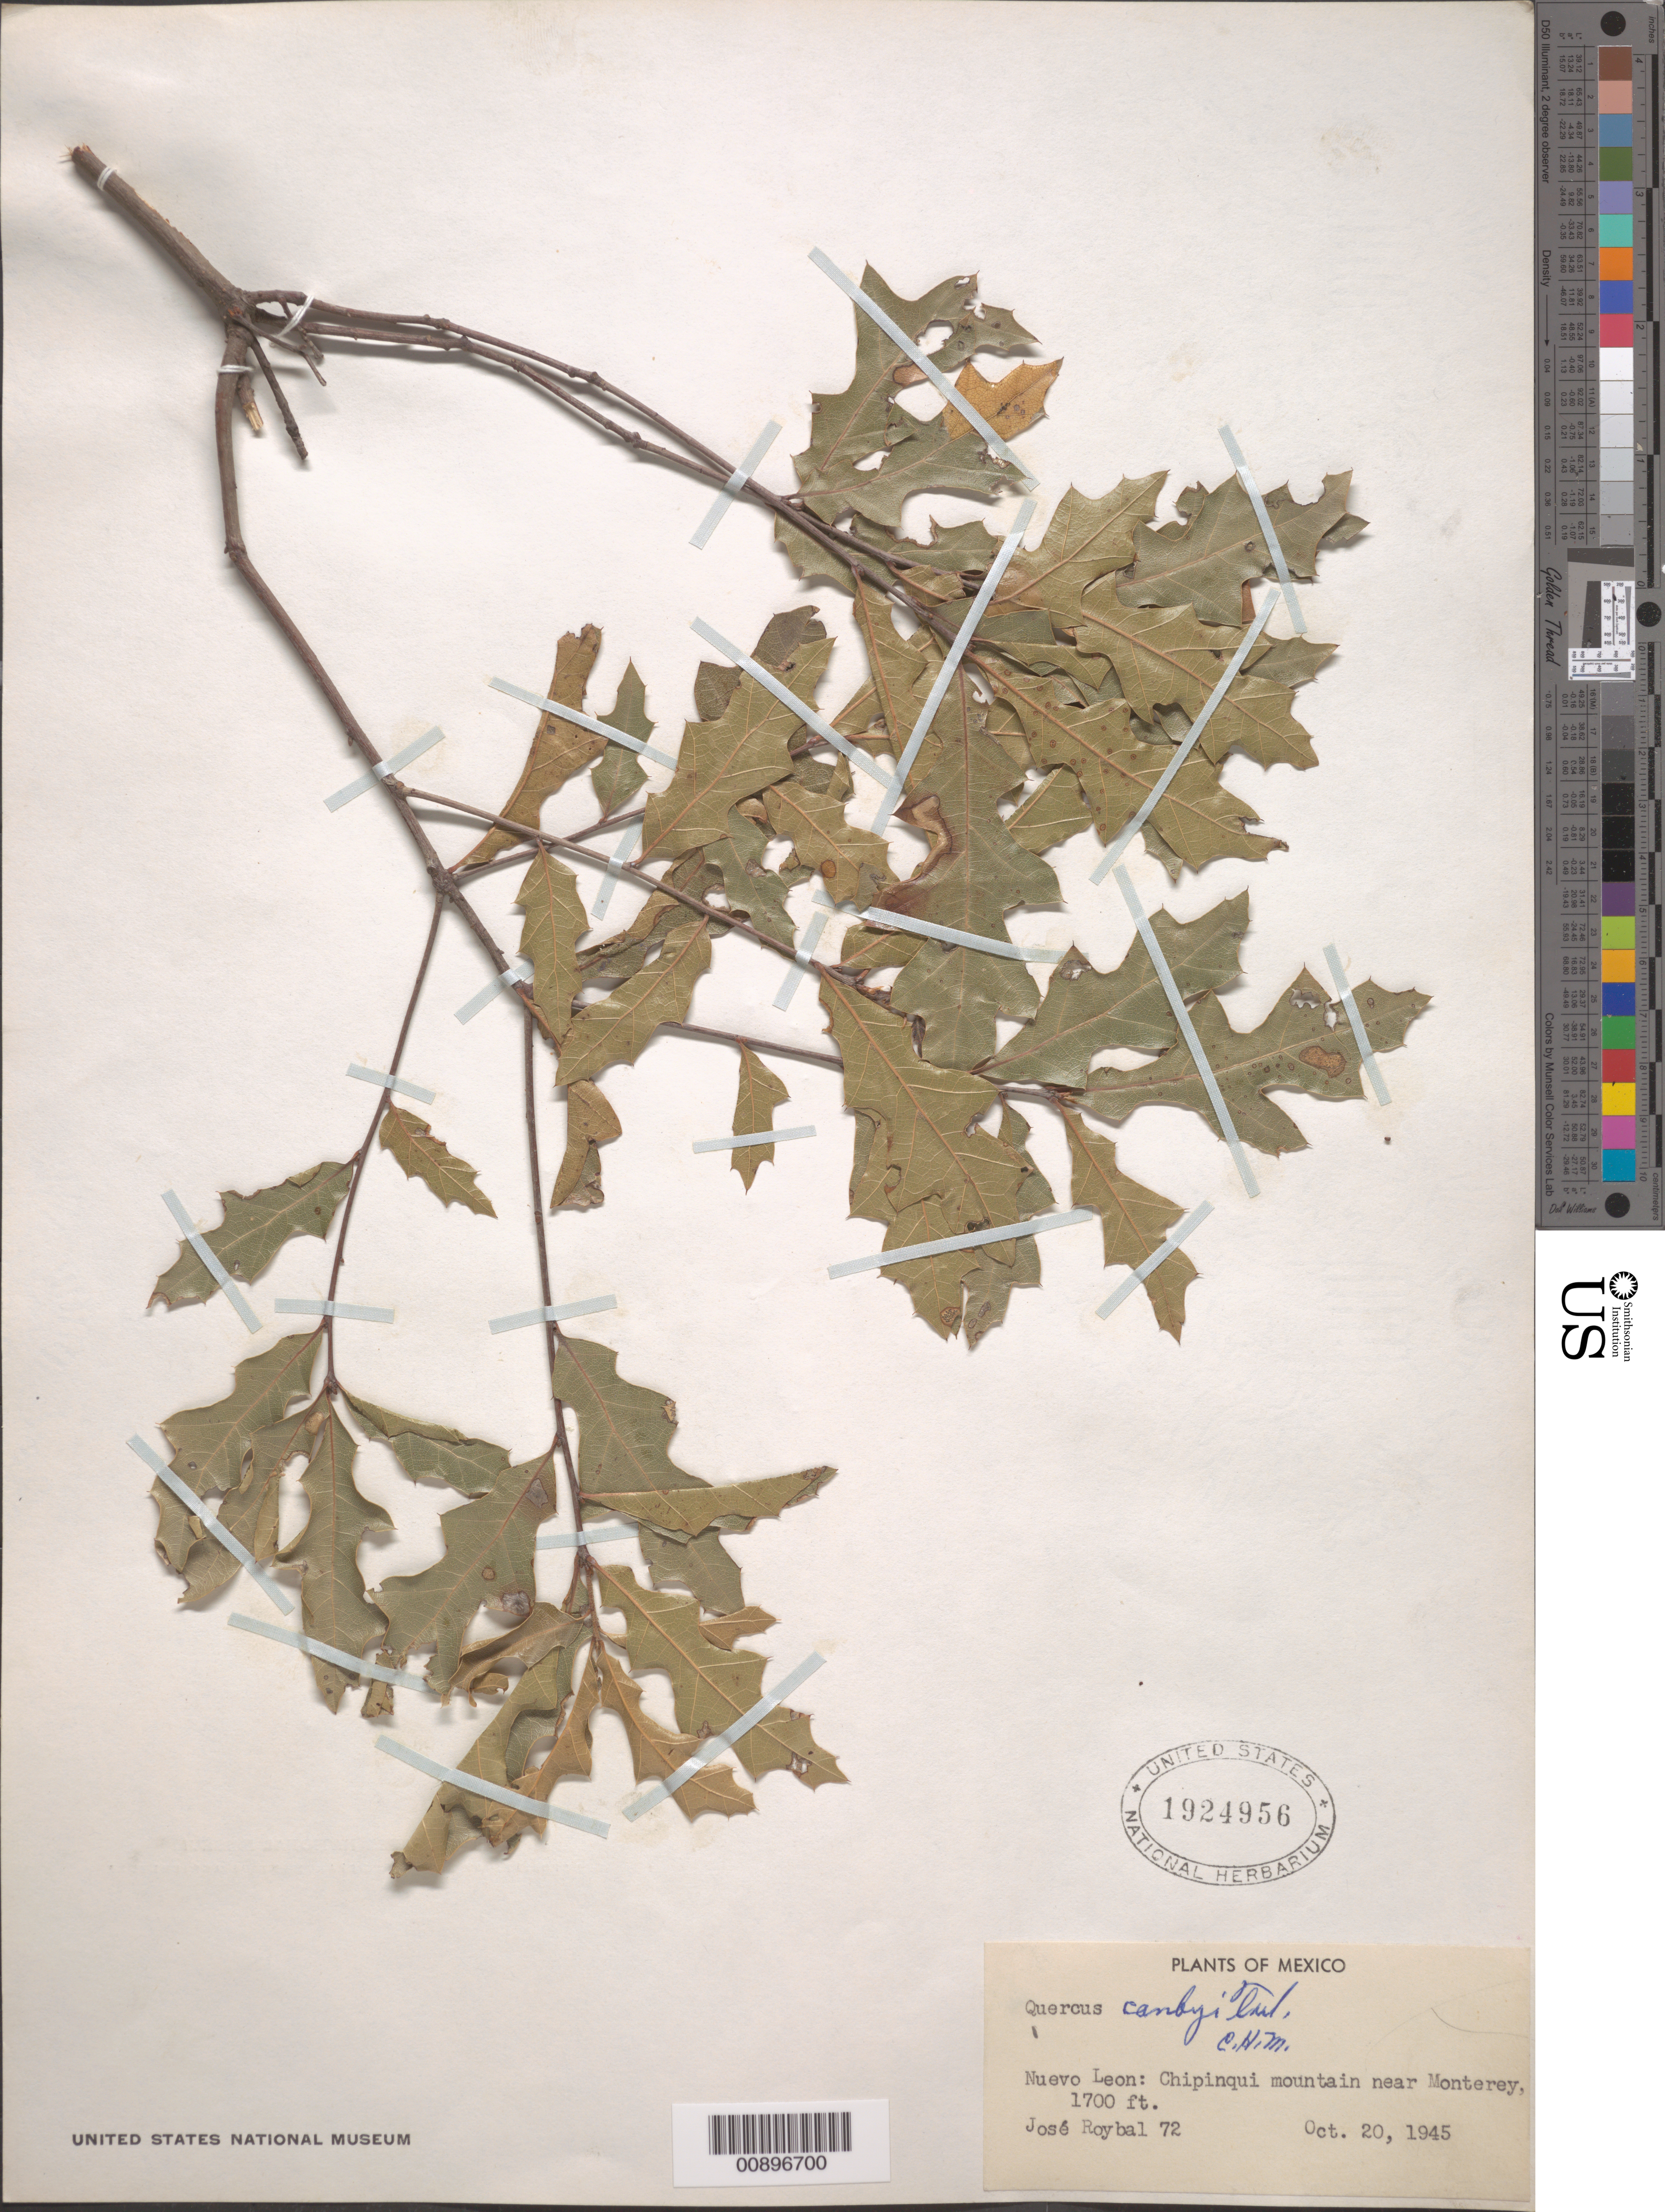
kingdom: Plantae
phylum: Tracheophyta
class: Magnoliopsida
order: Fagales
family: Fagaceae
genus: Quercus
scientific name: Quercus canbyi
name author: Trel.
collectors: J. J. Roybal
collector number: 72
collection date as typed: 20 Oct 1945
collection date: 1945-10-20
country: Mexico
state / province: Nuevo León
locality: Nuevo León: Chipinqui mountain near Monterrey.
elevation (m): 518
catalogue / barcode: US 1924956